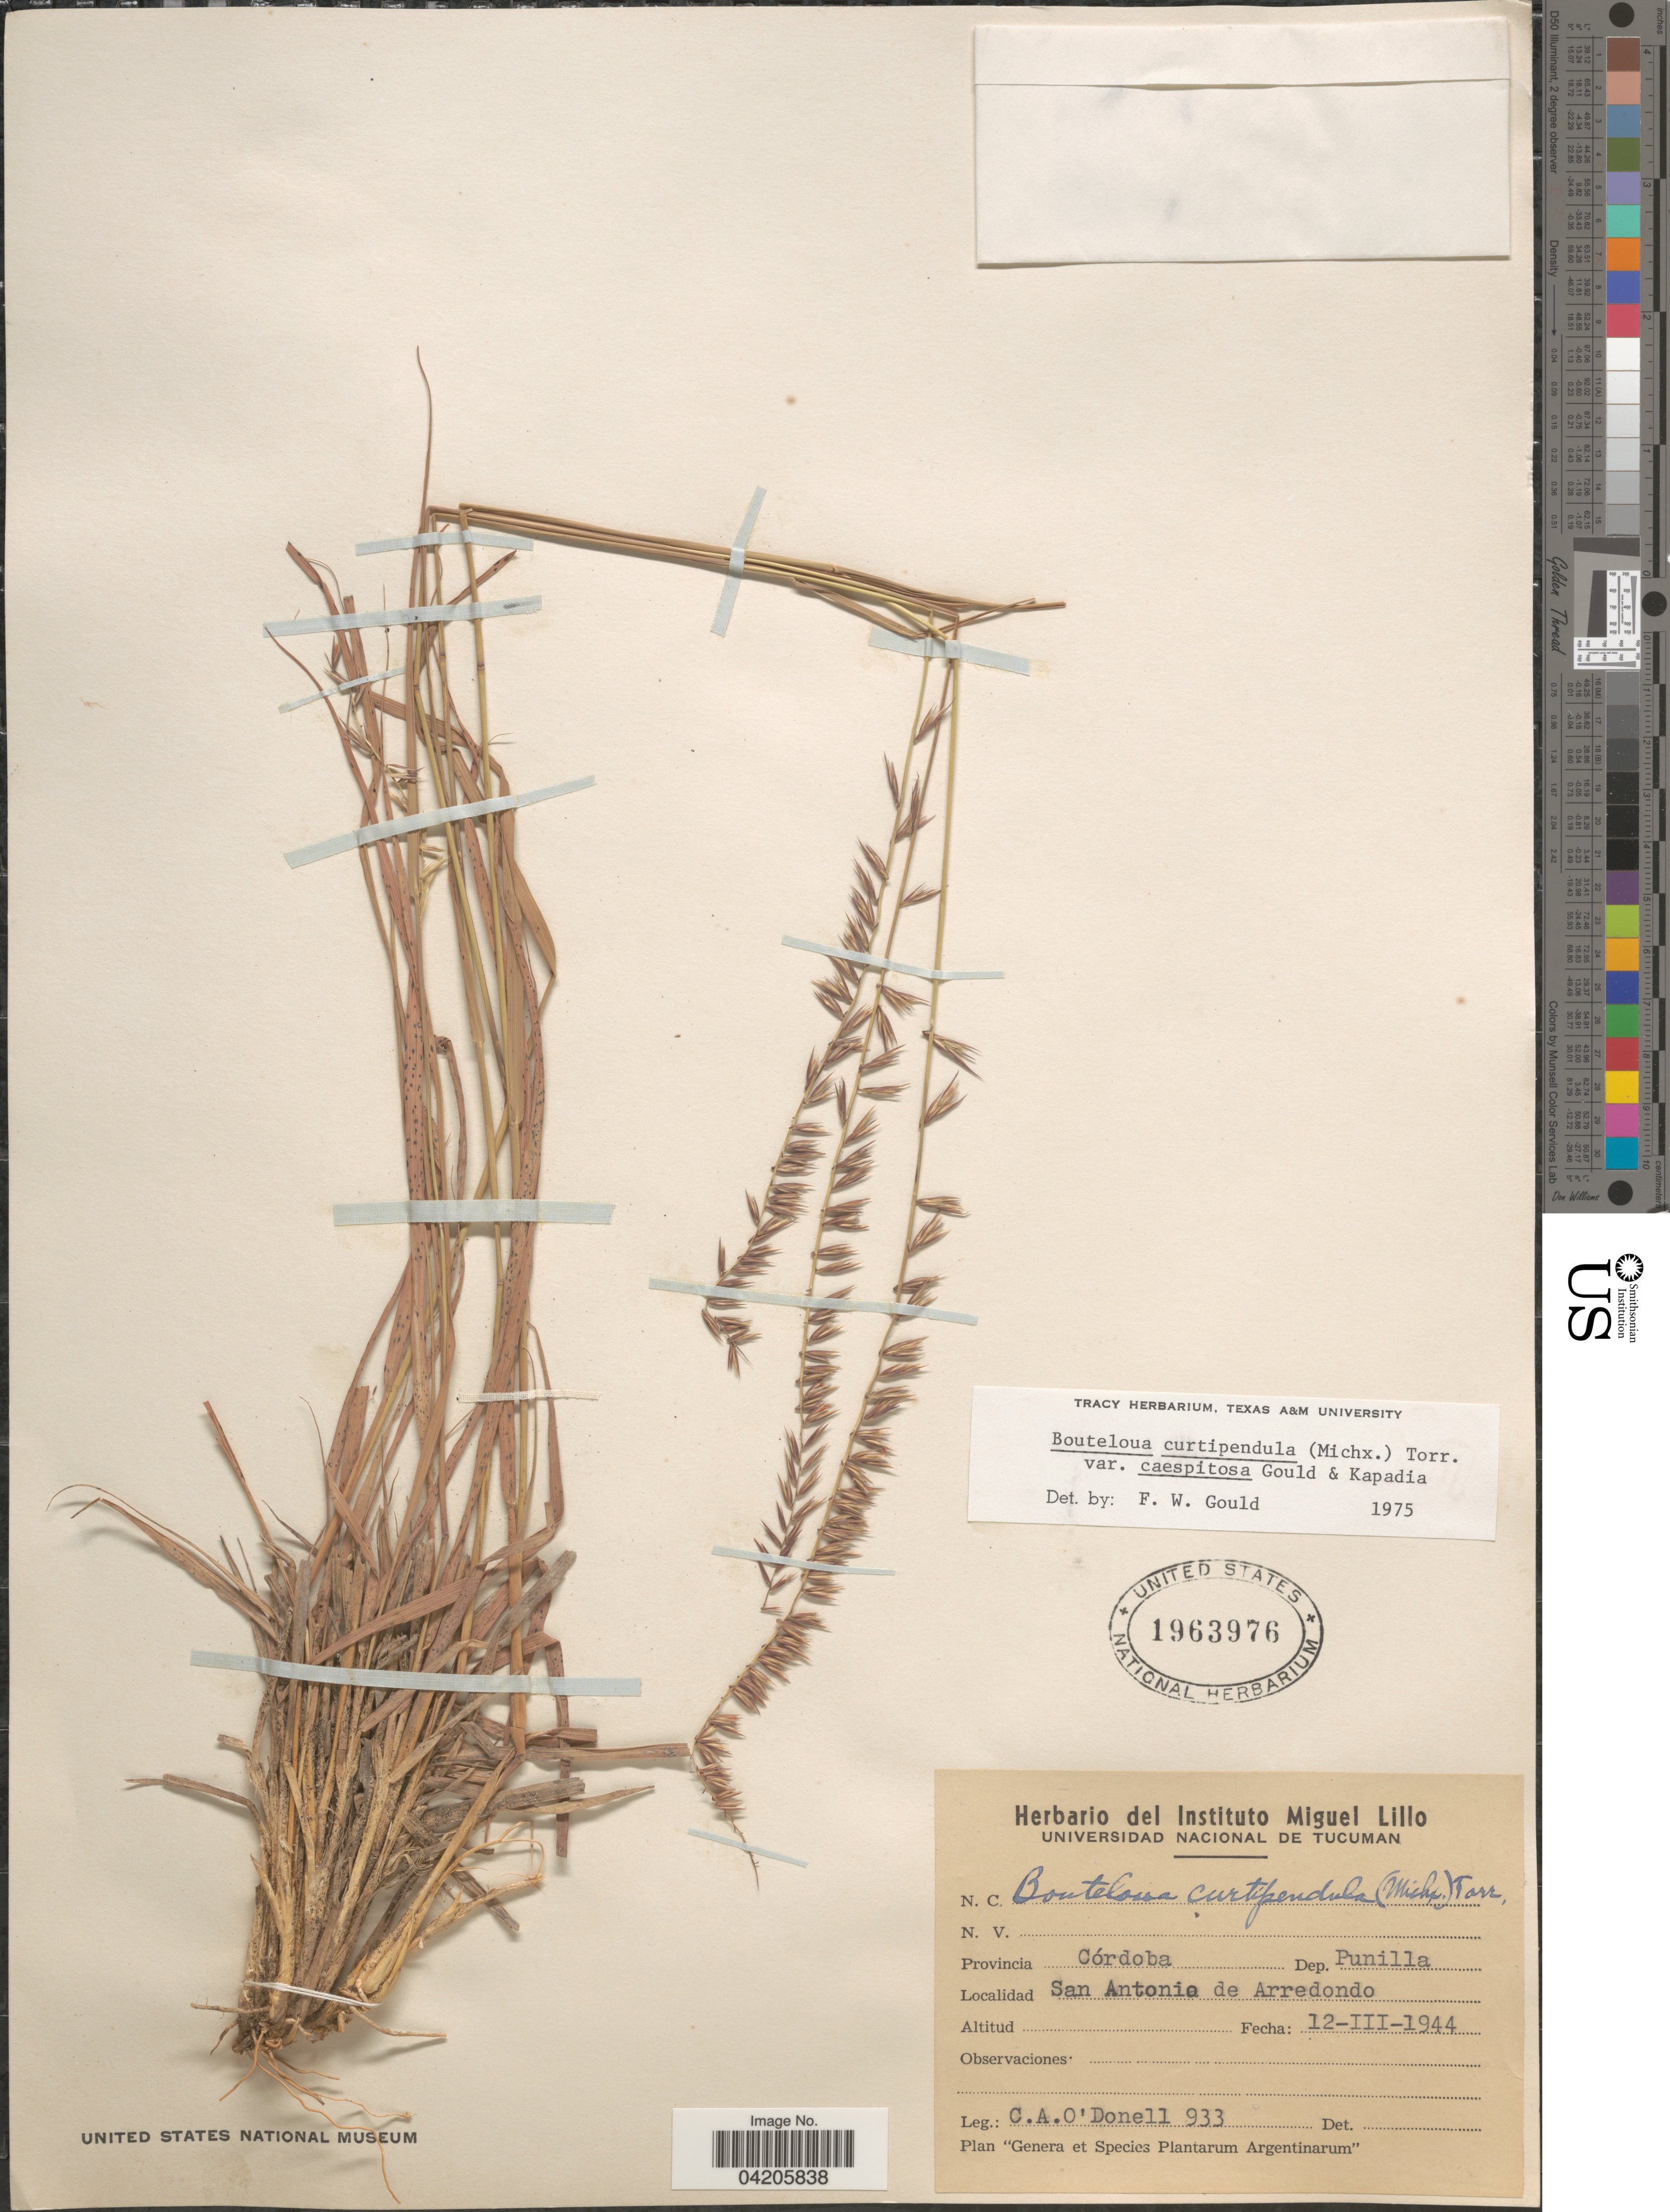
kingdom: Plantae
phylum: Tracheophyta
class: Liliopsida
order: Poales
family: Poaceae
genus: Bouteloua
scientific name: Bouteloua curtipendula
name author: (Michx.) Torr.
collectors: C. A. O'Donell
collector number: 933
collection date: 1944-03-12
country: Argentina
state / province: Cordoba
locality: Dep. Punilla. San Antonio de Arredondo.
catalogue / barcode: US 1963976